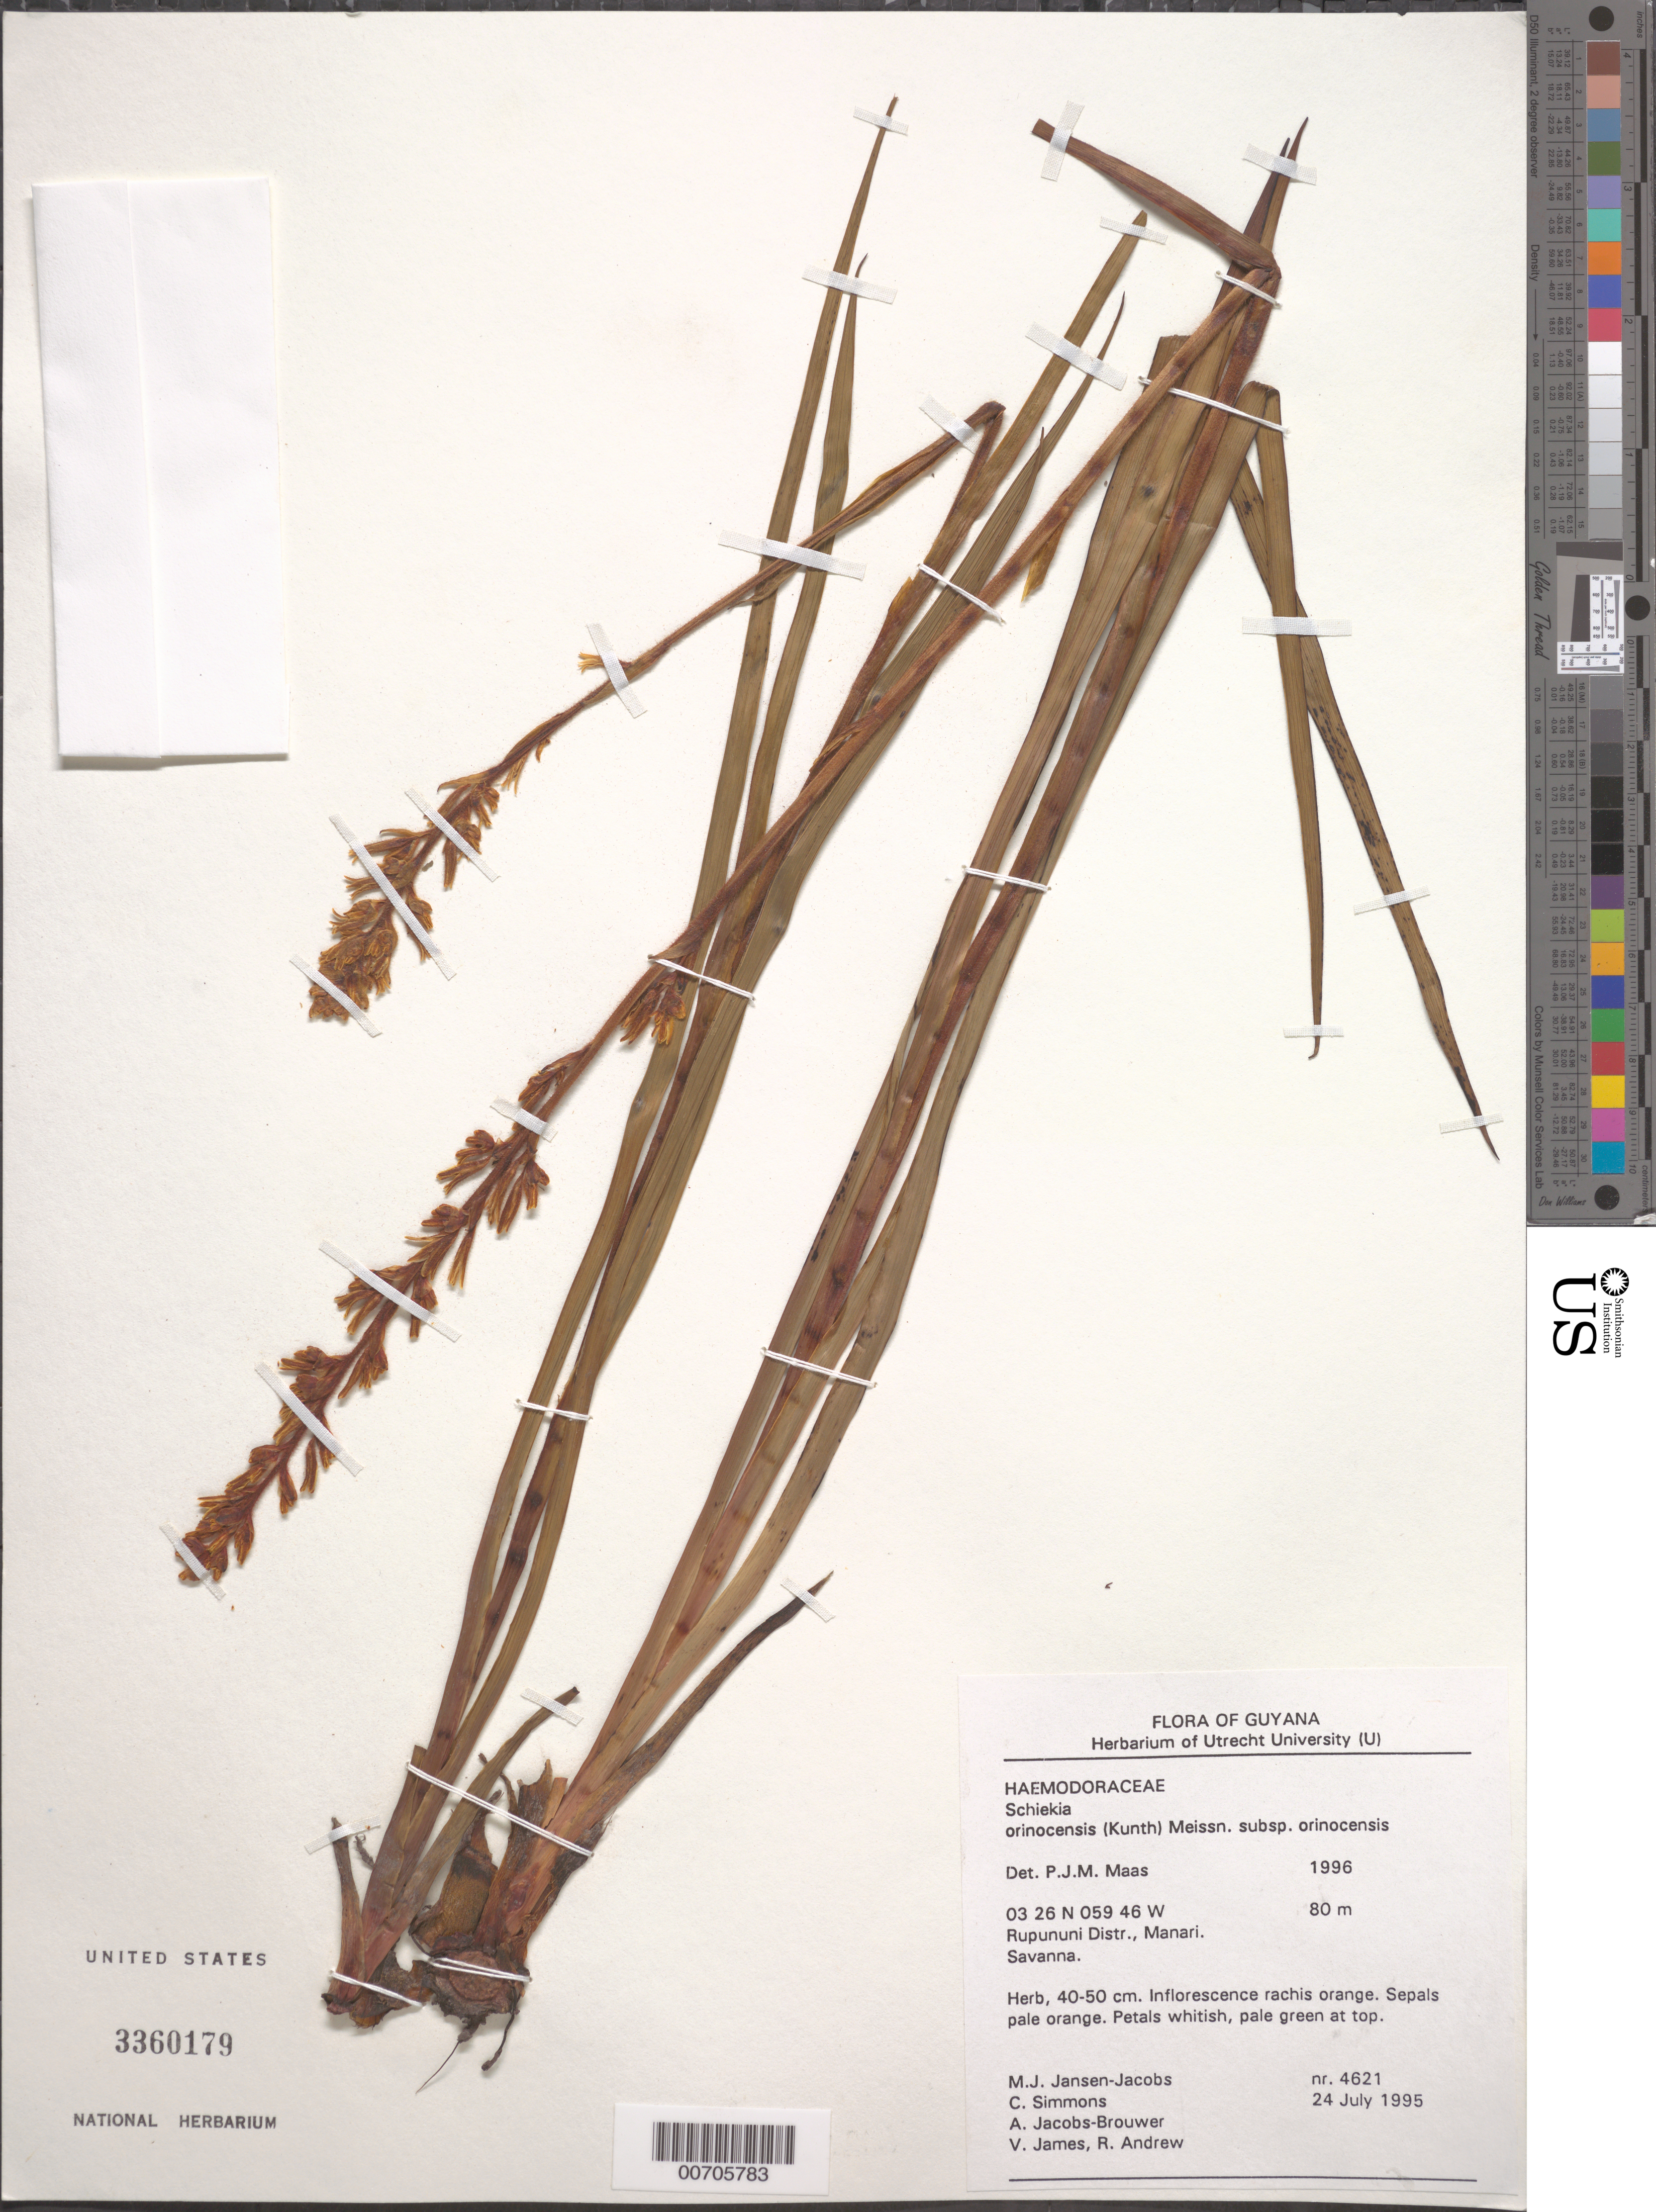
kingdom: Plantae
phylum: Tracheophyta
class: Liliopsida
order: Commelinales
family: Haemodoraceae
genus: Schiekia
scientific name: Schiekia orinocensis subsp. orinocensis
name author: (Kunth) Meisn.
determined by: Maas, Paul J. M.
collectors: M. J. Jansen-Jacobs, C. Simons, A. Jacobs-Brouwer, V. James & R. Andrew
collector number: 4621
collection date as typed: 24-Jul-95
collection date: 1995-07-24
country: Guyana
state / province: U. Takutu-U. Essequibo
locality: Manari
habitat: Savanna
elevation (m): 80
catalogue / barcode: US 3360179